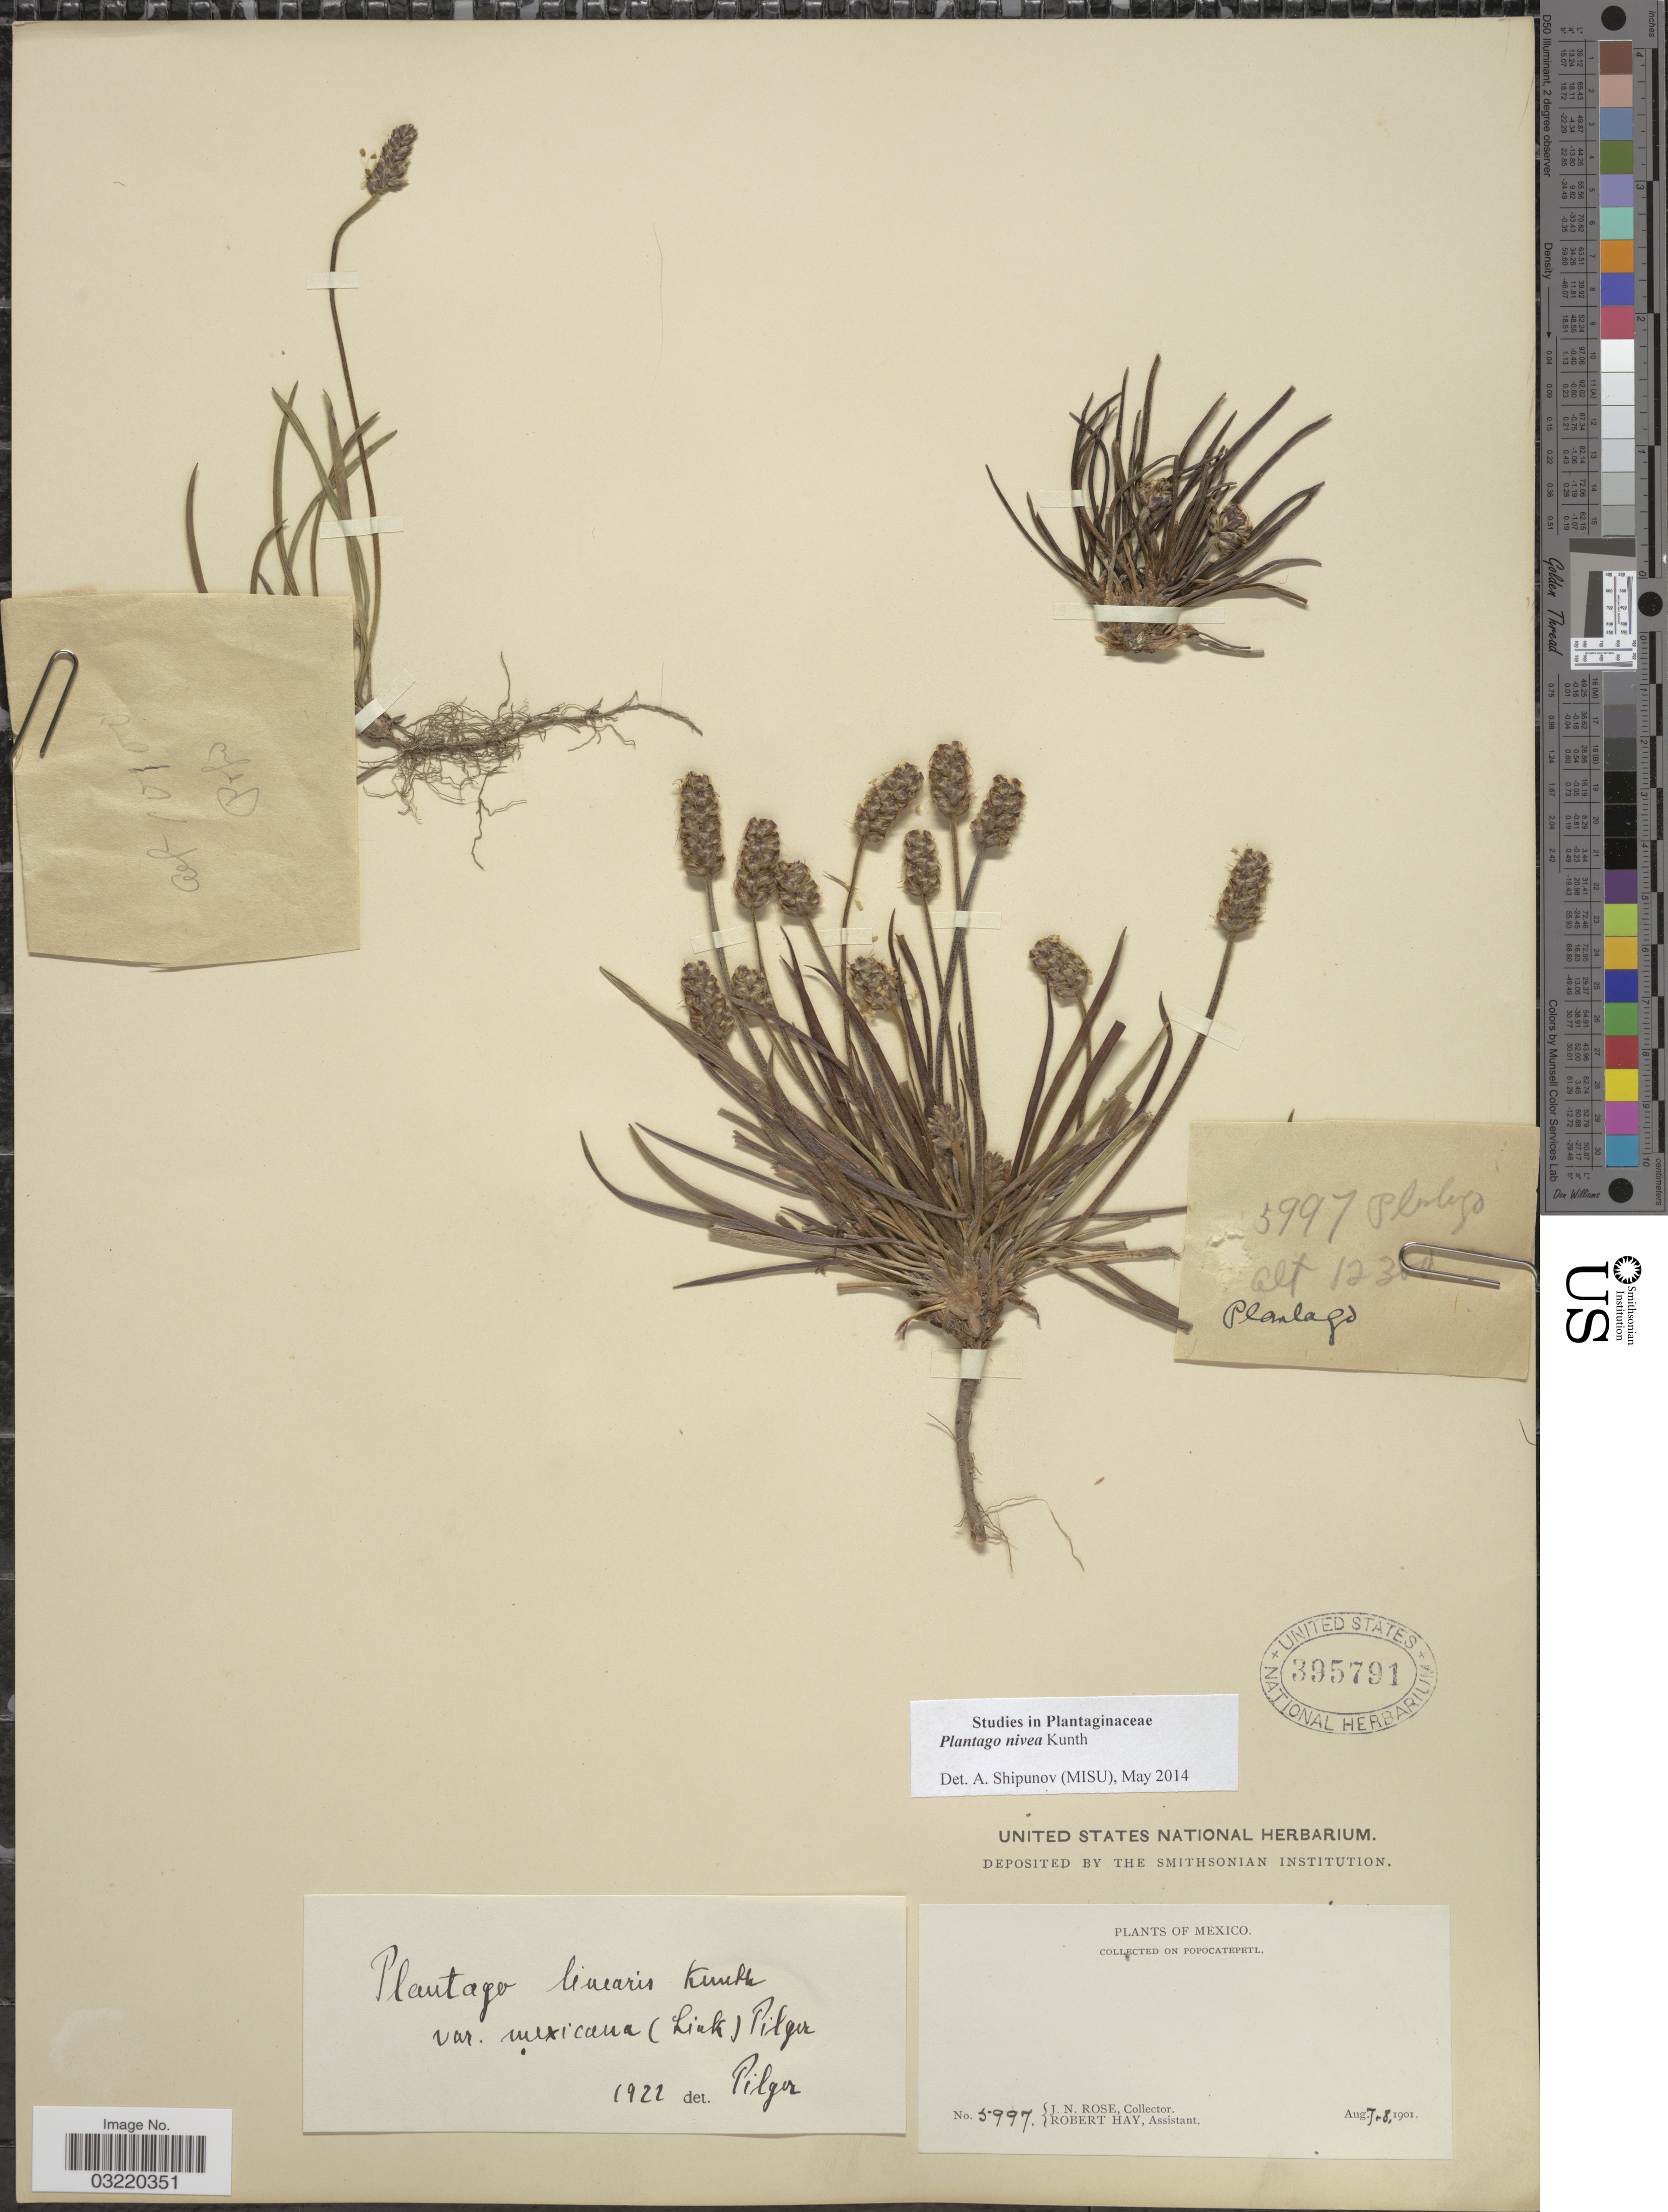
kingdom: Plantae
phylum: Tracheophyta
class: Magnoliopsida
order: Lamiales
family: Plantaginaceae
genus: Plantago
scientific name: Plantago nivea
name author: Kunth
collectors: J. N. Rose & R. Hay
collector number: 5997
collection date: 1901-08-07/1901-08-08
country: Mexico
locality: Popocatepetl.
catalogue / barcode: US 395791